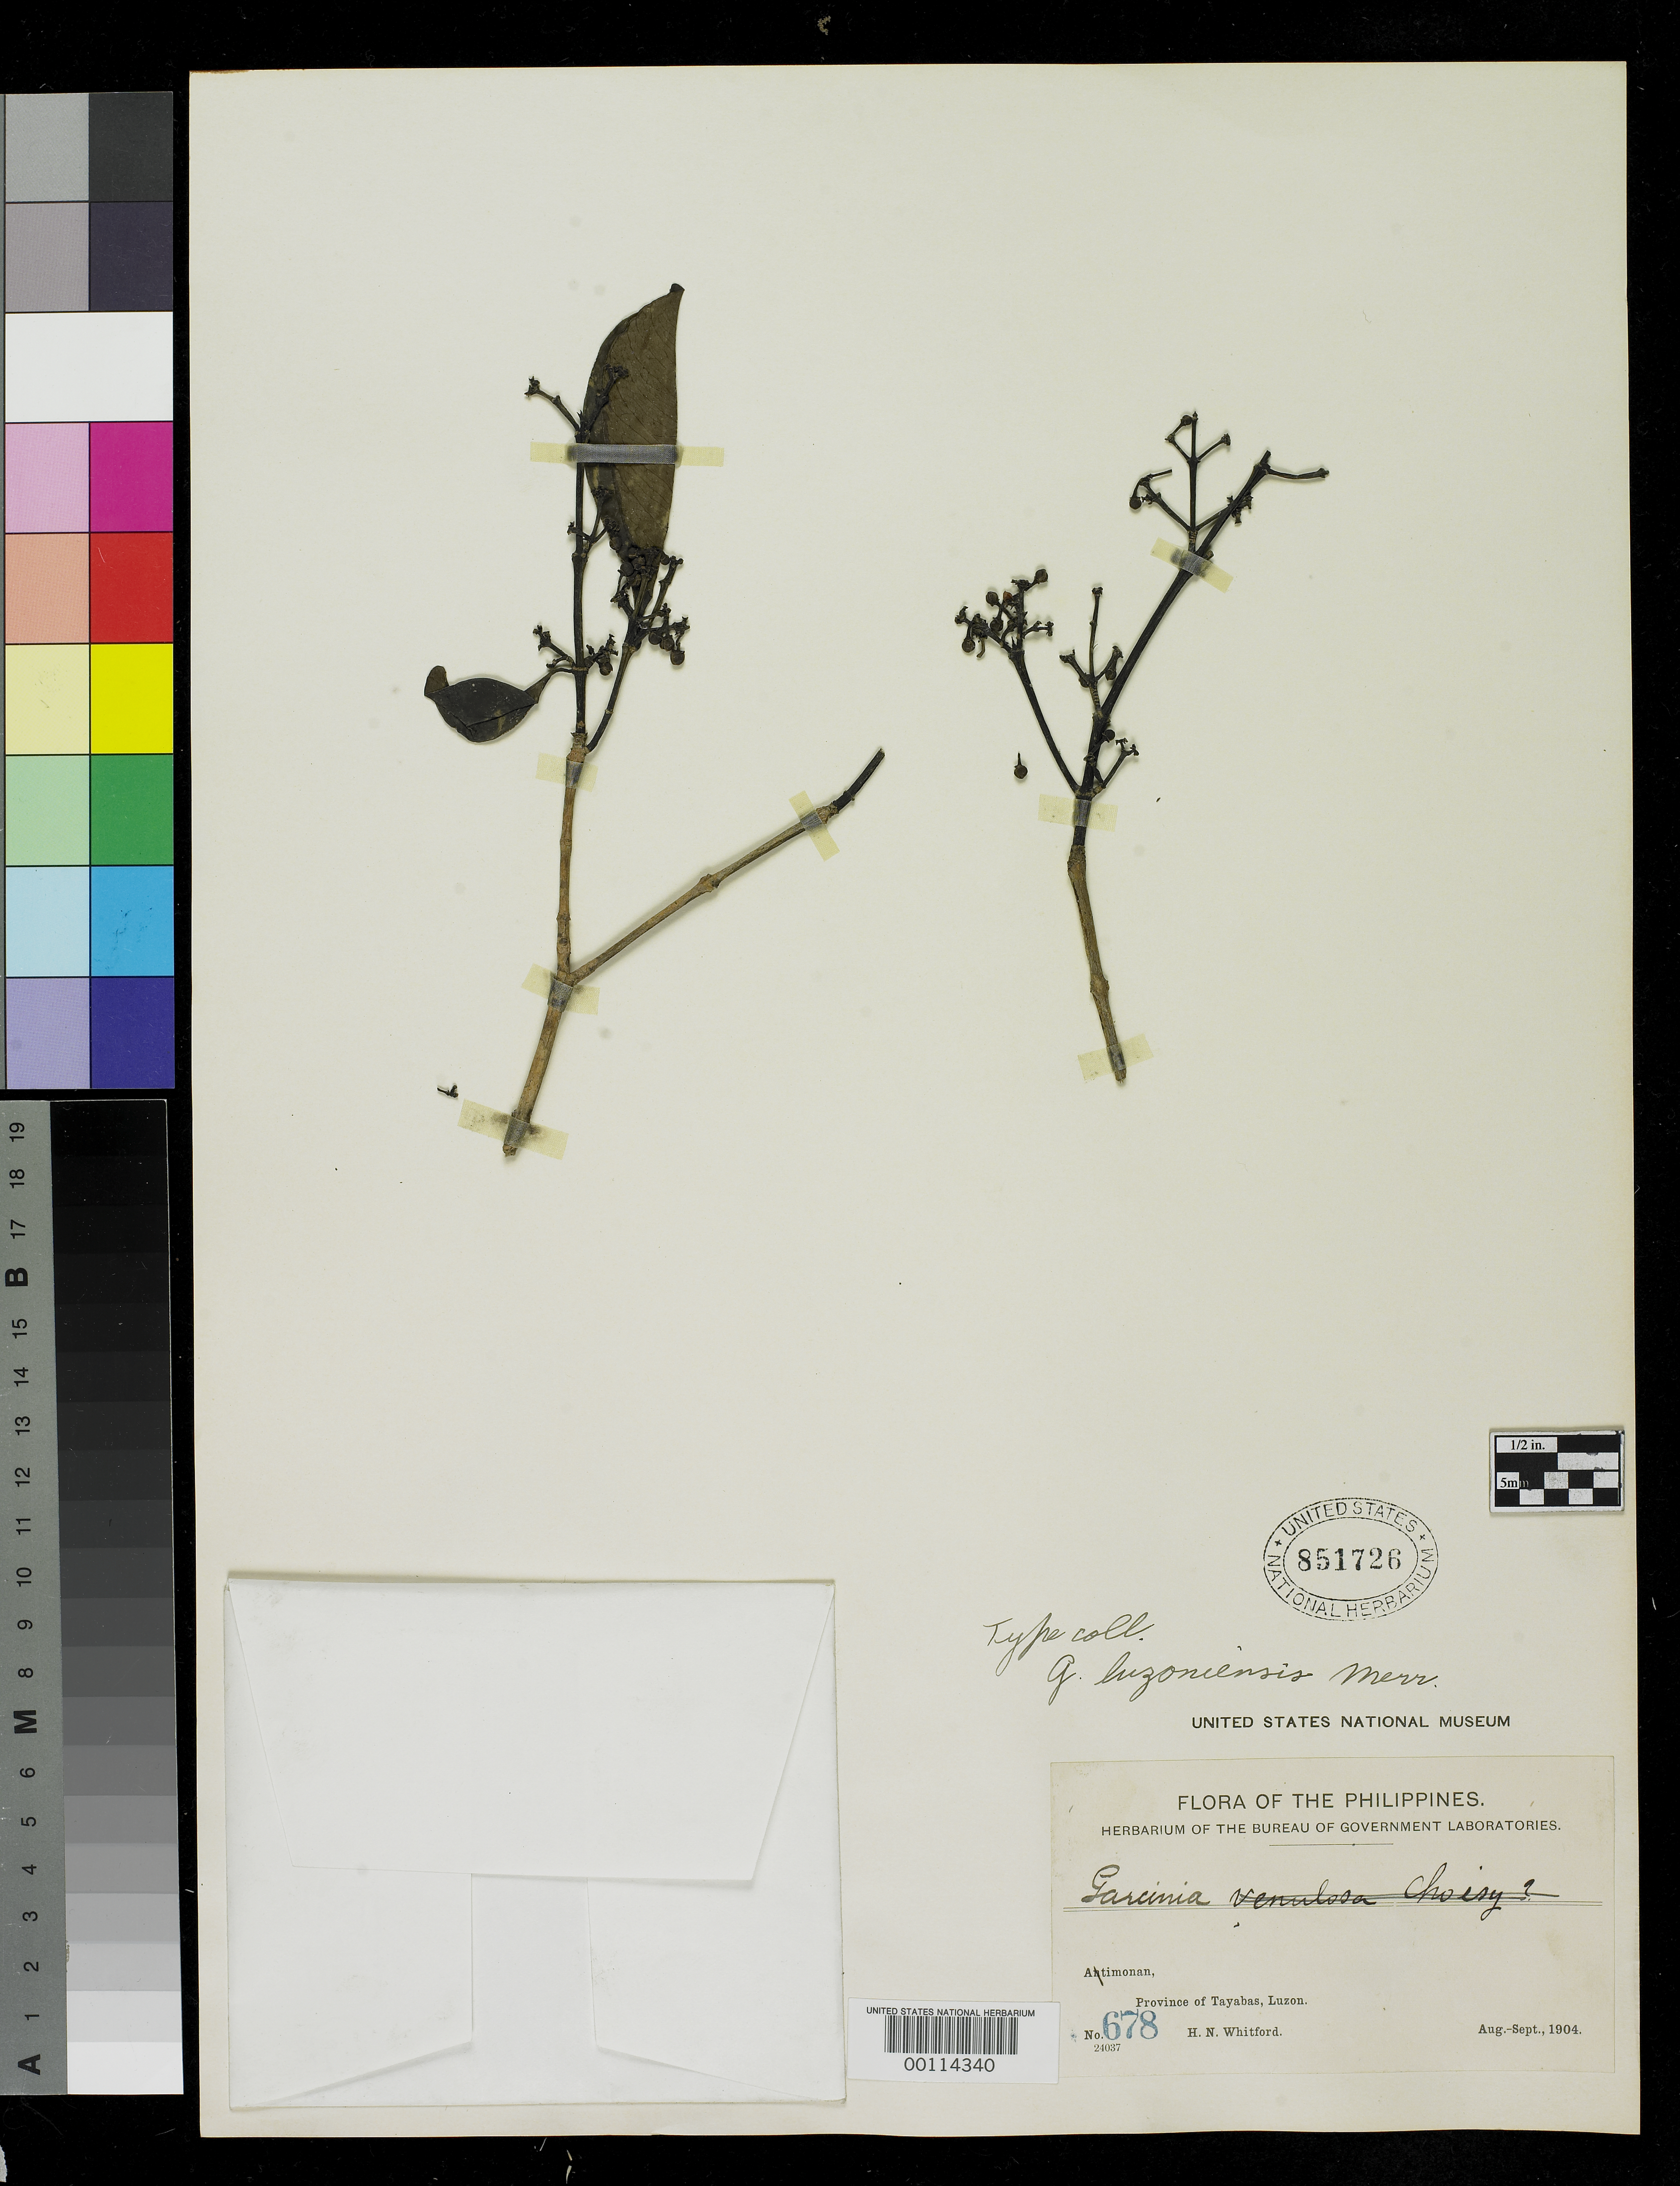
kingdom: Plantae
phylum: Tracheophyta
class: Magnoliopsida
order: Malpighiales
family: Clusiaceae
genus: Garcinia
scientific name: Garcinia luzoniensis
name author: Merr.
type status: Syntype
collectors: H. N. Whitford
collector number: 678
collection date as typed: Aug 1904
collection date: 1904-08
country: Philippines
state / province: Calabarzon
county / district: Quezon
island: Luzon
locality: Altimonan. Tayabas.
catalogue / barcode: US 851726